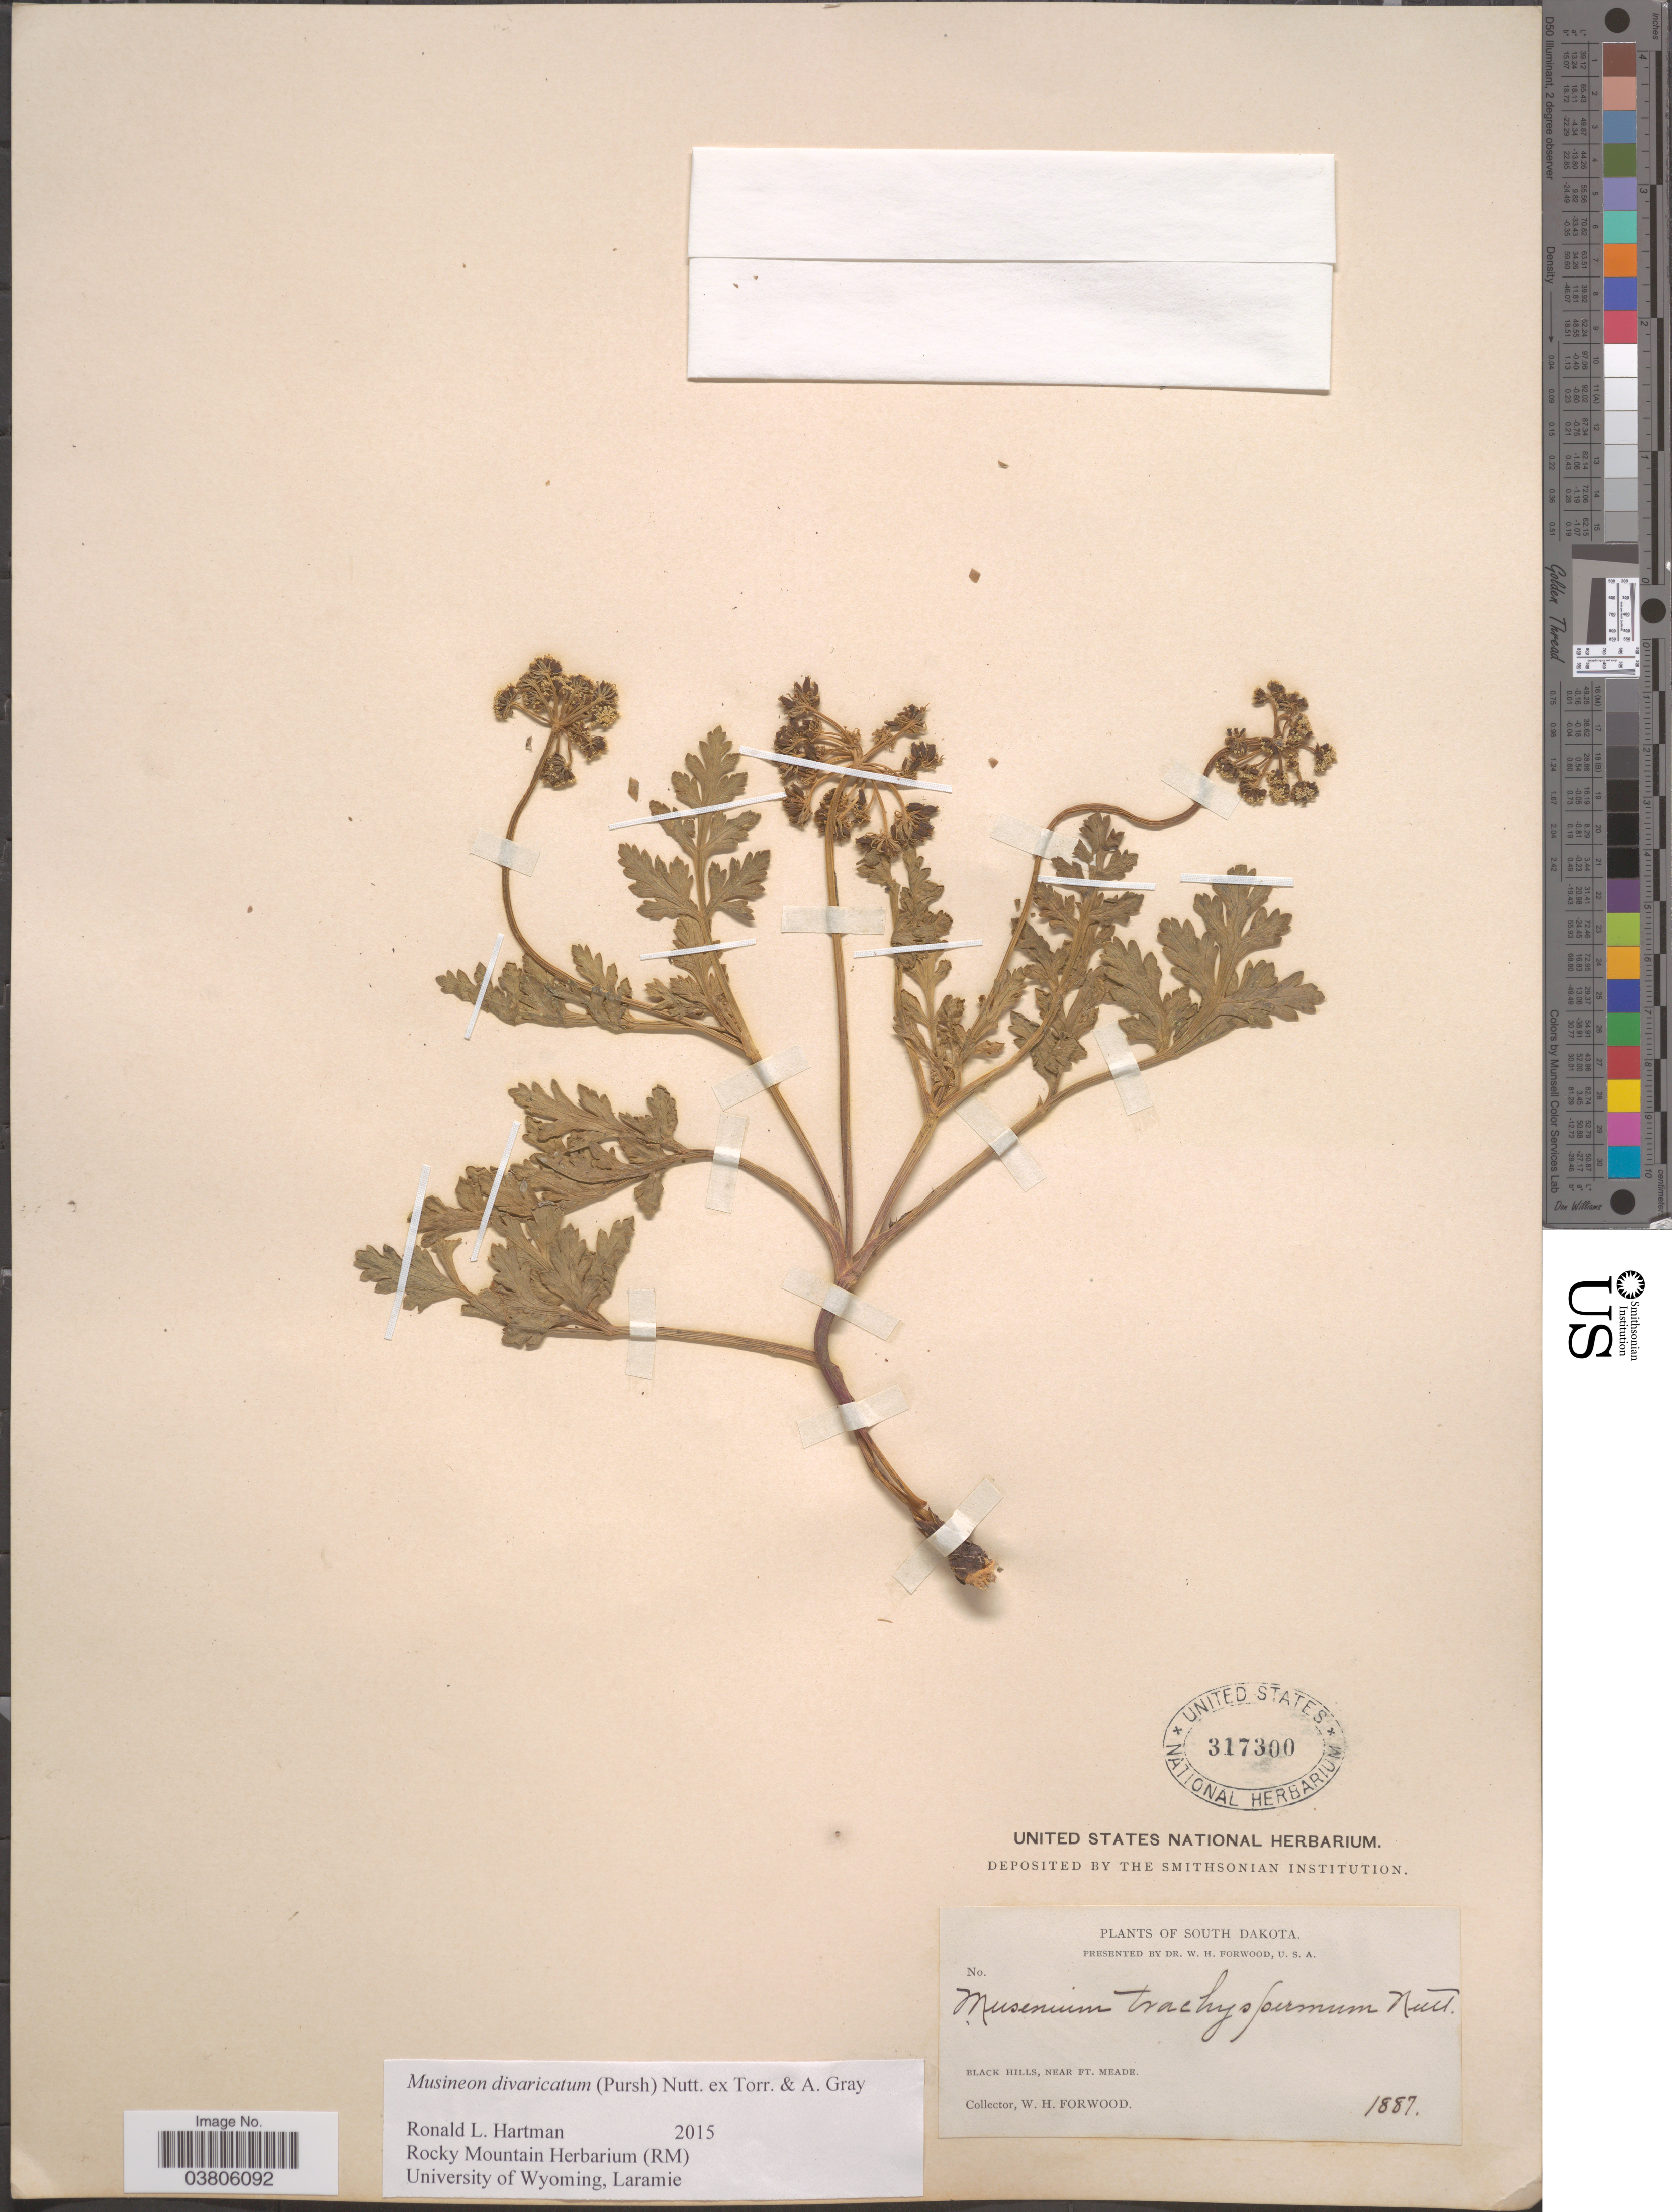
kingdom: Plantae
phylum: Tracheophyta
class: Magnoliopsida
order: Apiales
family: Apiaceae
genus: Musineon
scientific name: Musineon divaricatum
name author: (Pursh) Nutt.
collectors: W. Forwood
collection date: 1887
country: United States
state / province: South Dakota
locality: Black Hills, near Ft. Meade.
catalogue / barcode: US 317300